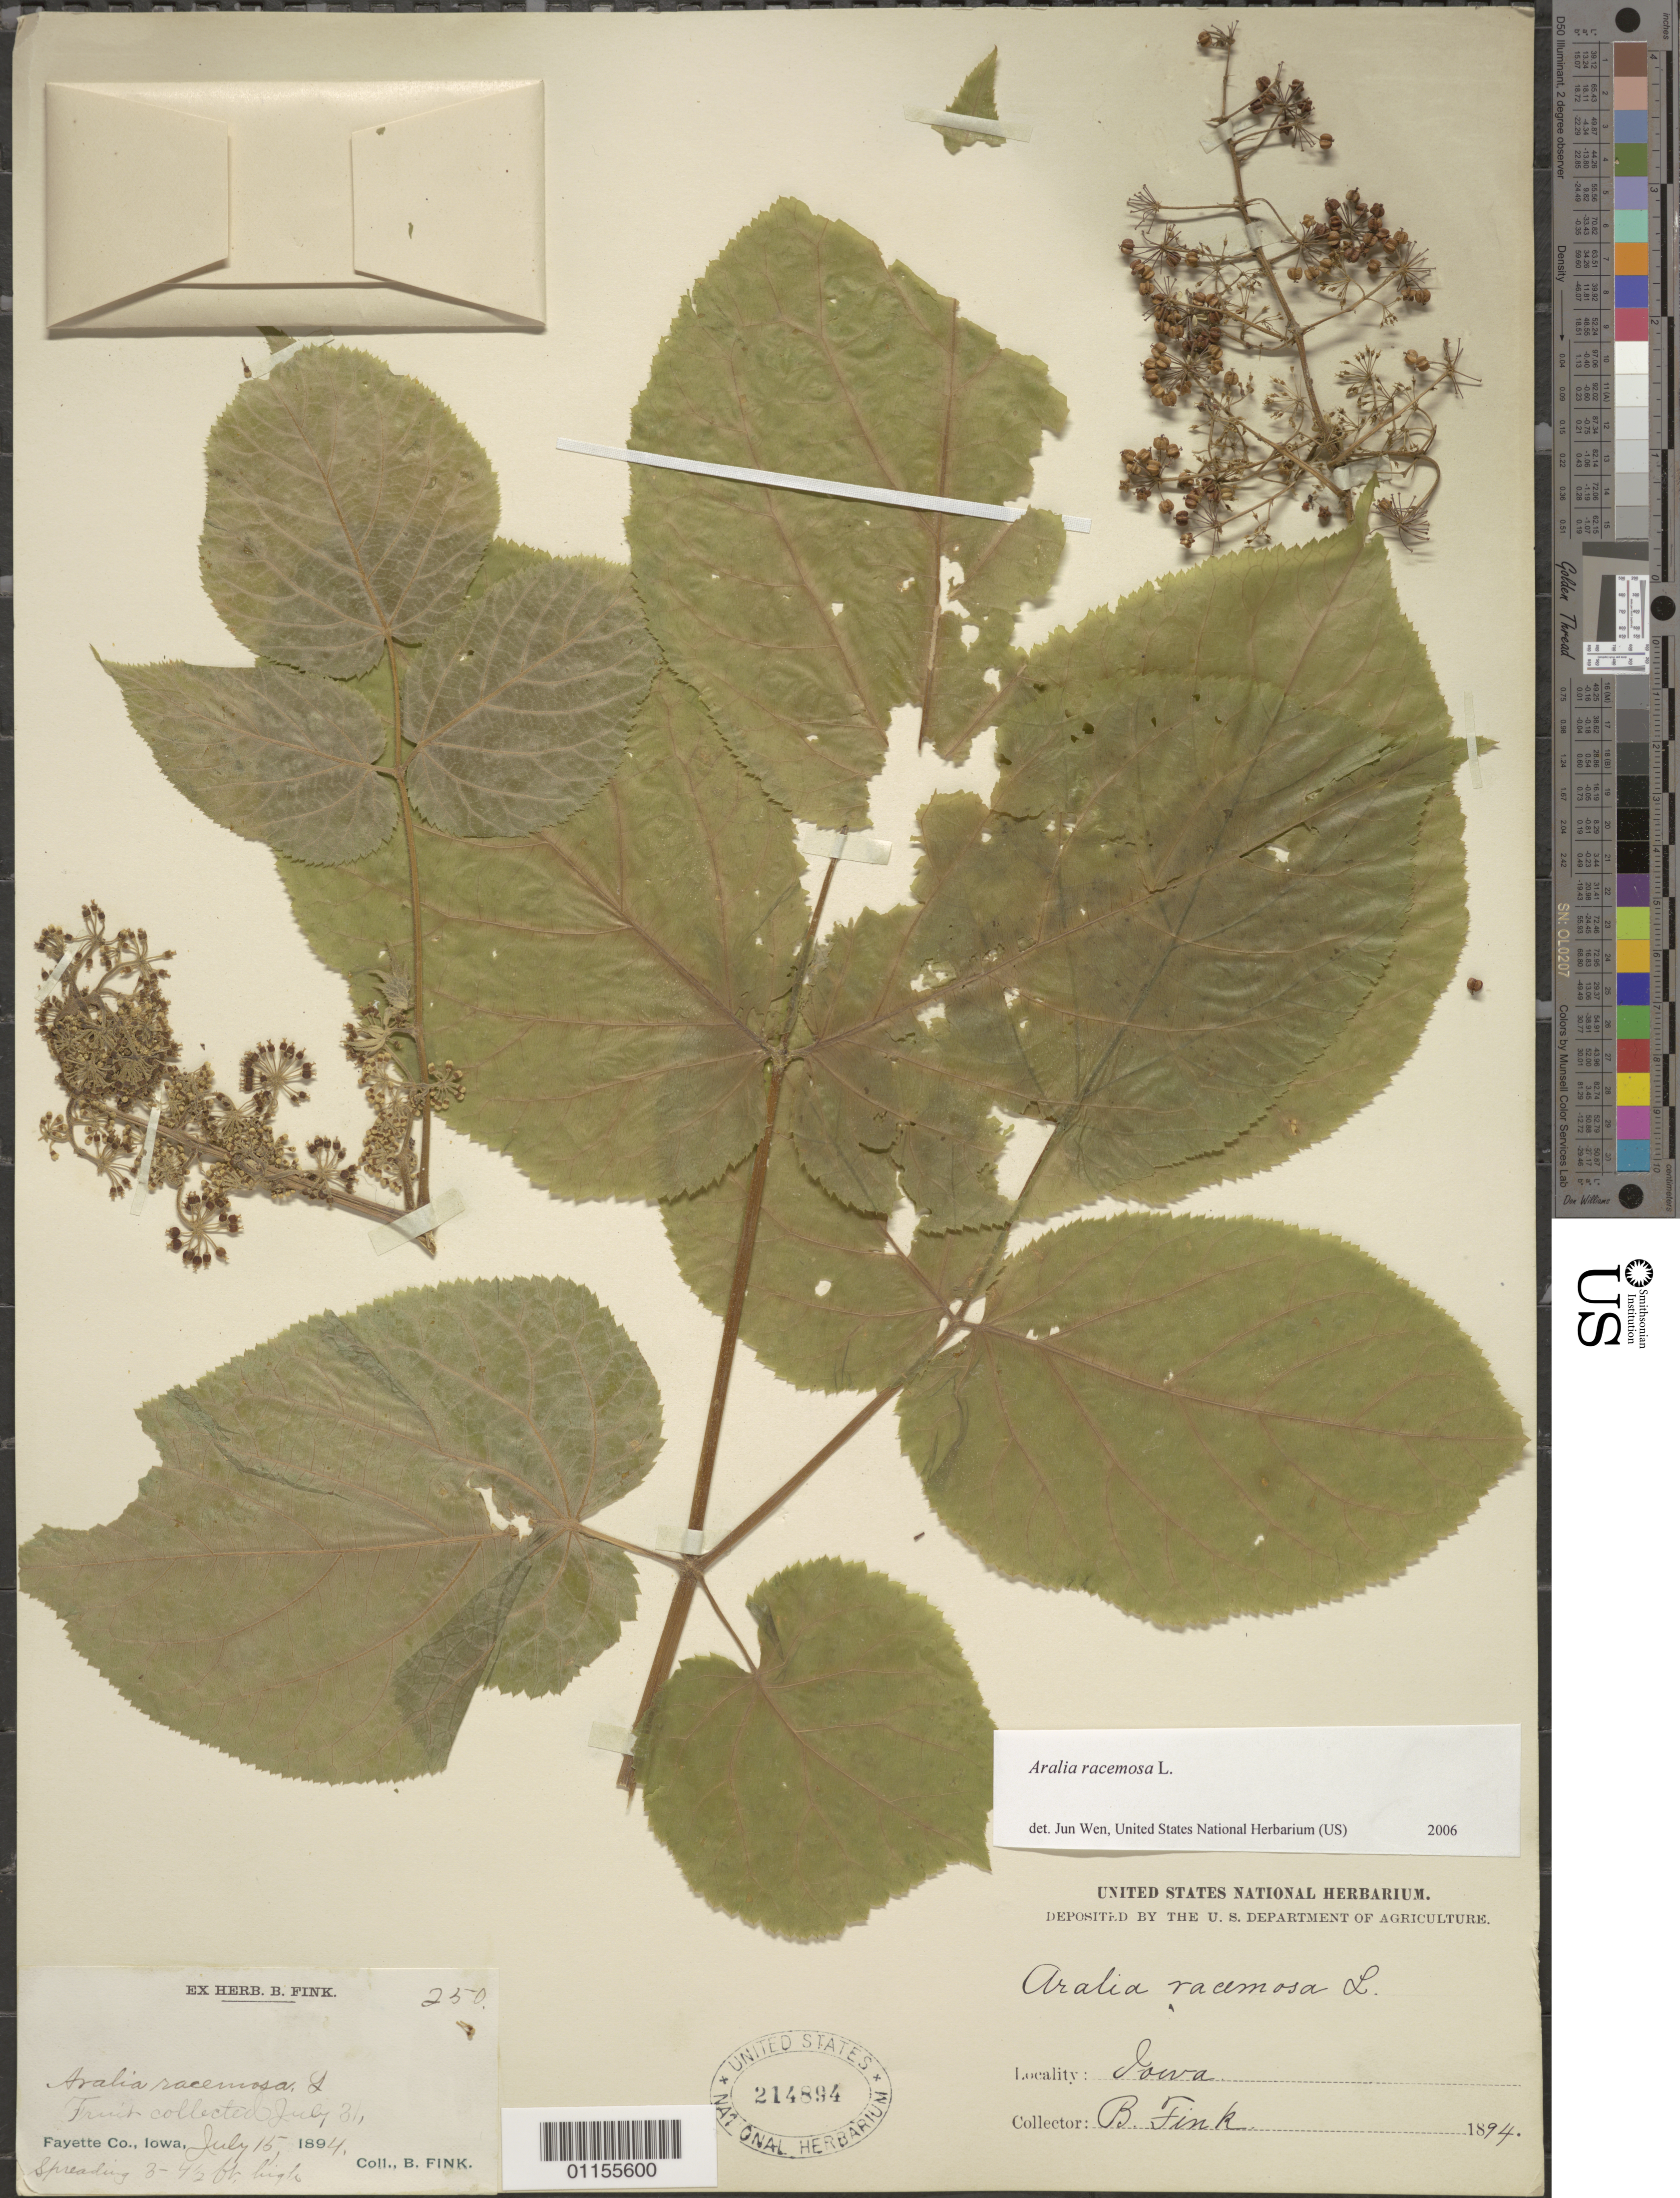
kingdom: Plantae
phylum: Tracheophyta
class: Magnoliopsida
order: Apiales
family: Araliaceae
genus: Aralia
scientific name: Aralia racemosa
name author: L.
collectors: B. Fink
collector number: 250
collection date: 1894-07-15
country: United States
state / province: Iowa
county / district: Fayette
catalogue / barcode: US 214894